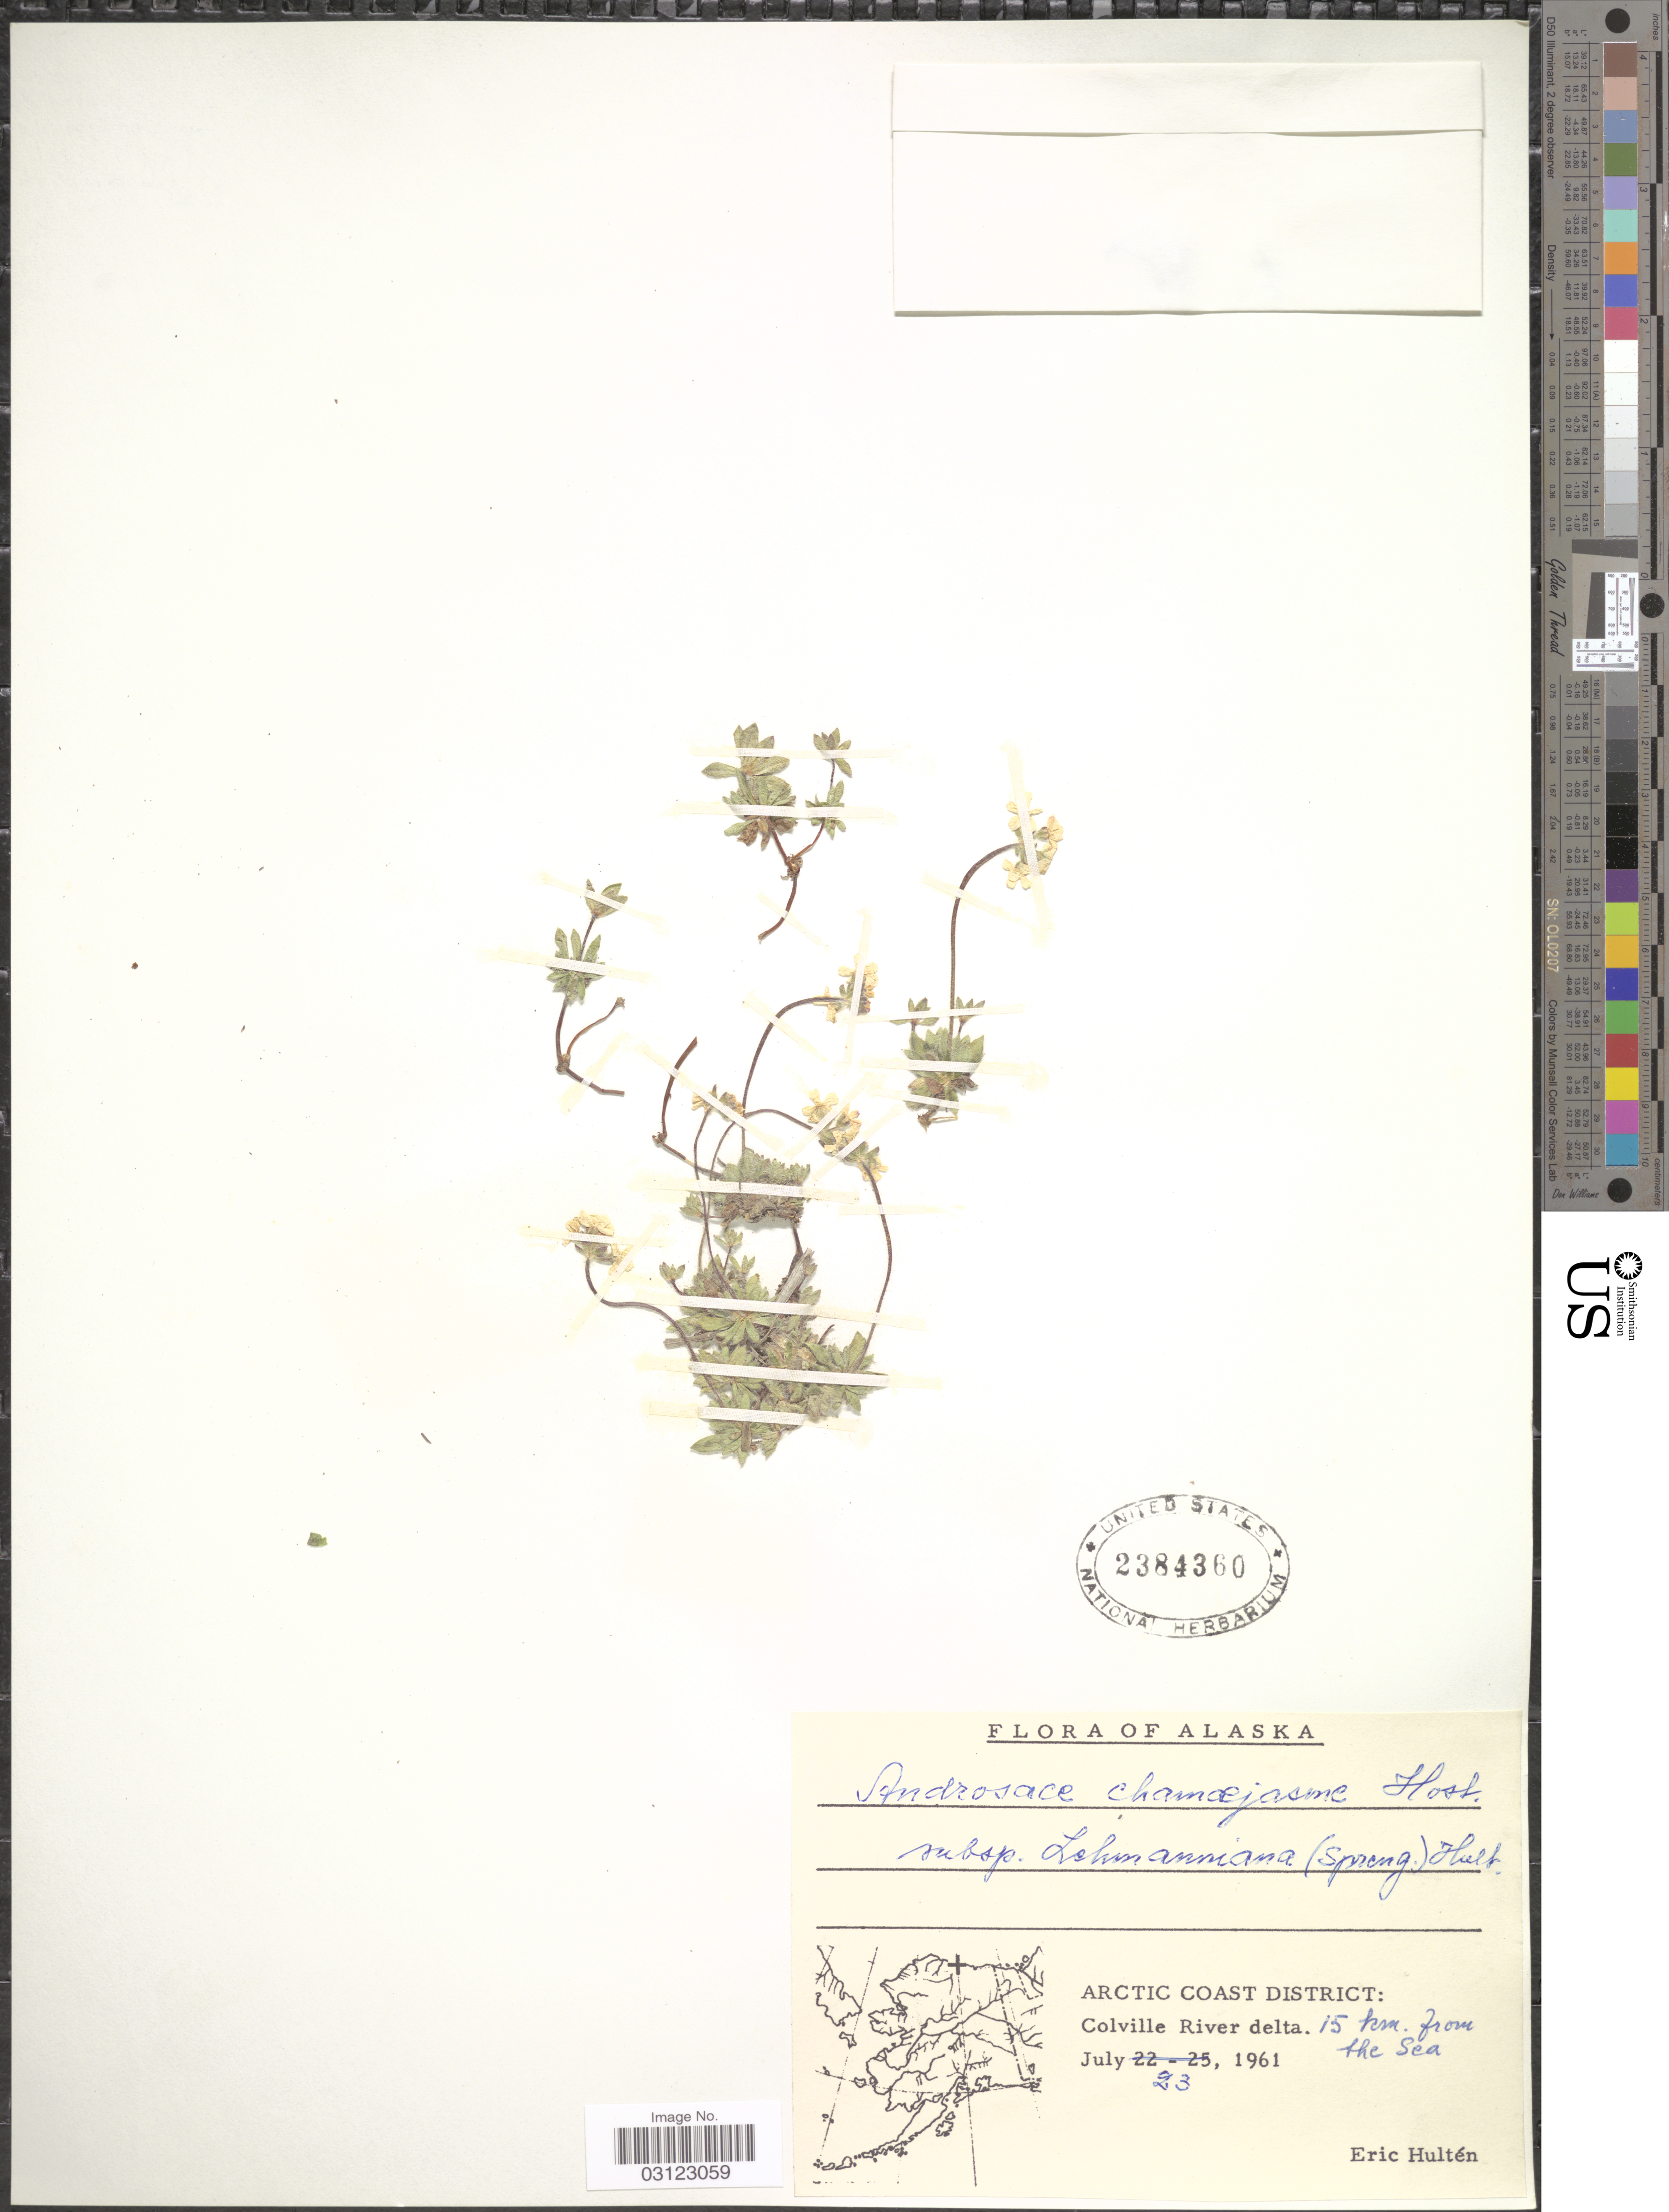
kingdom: Plantae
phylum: Tracheophyta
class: Magnoliopsida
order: Ericales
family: Primulaceae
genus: Androsace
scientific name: Androsace chamaejasme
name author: Wulfen ex Host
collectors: E. G. Hultén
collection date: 1961-07-23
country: United States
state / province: Alaska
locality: Arctic Coast District: Colville River delta. 15 km. from the Sea.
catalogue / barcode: US 2384360